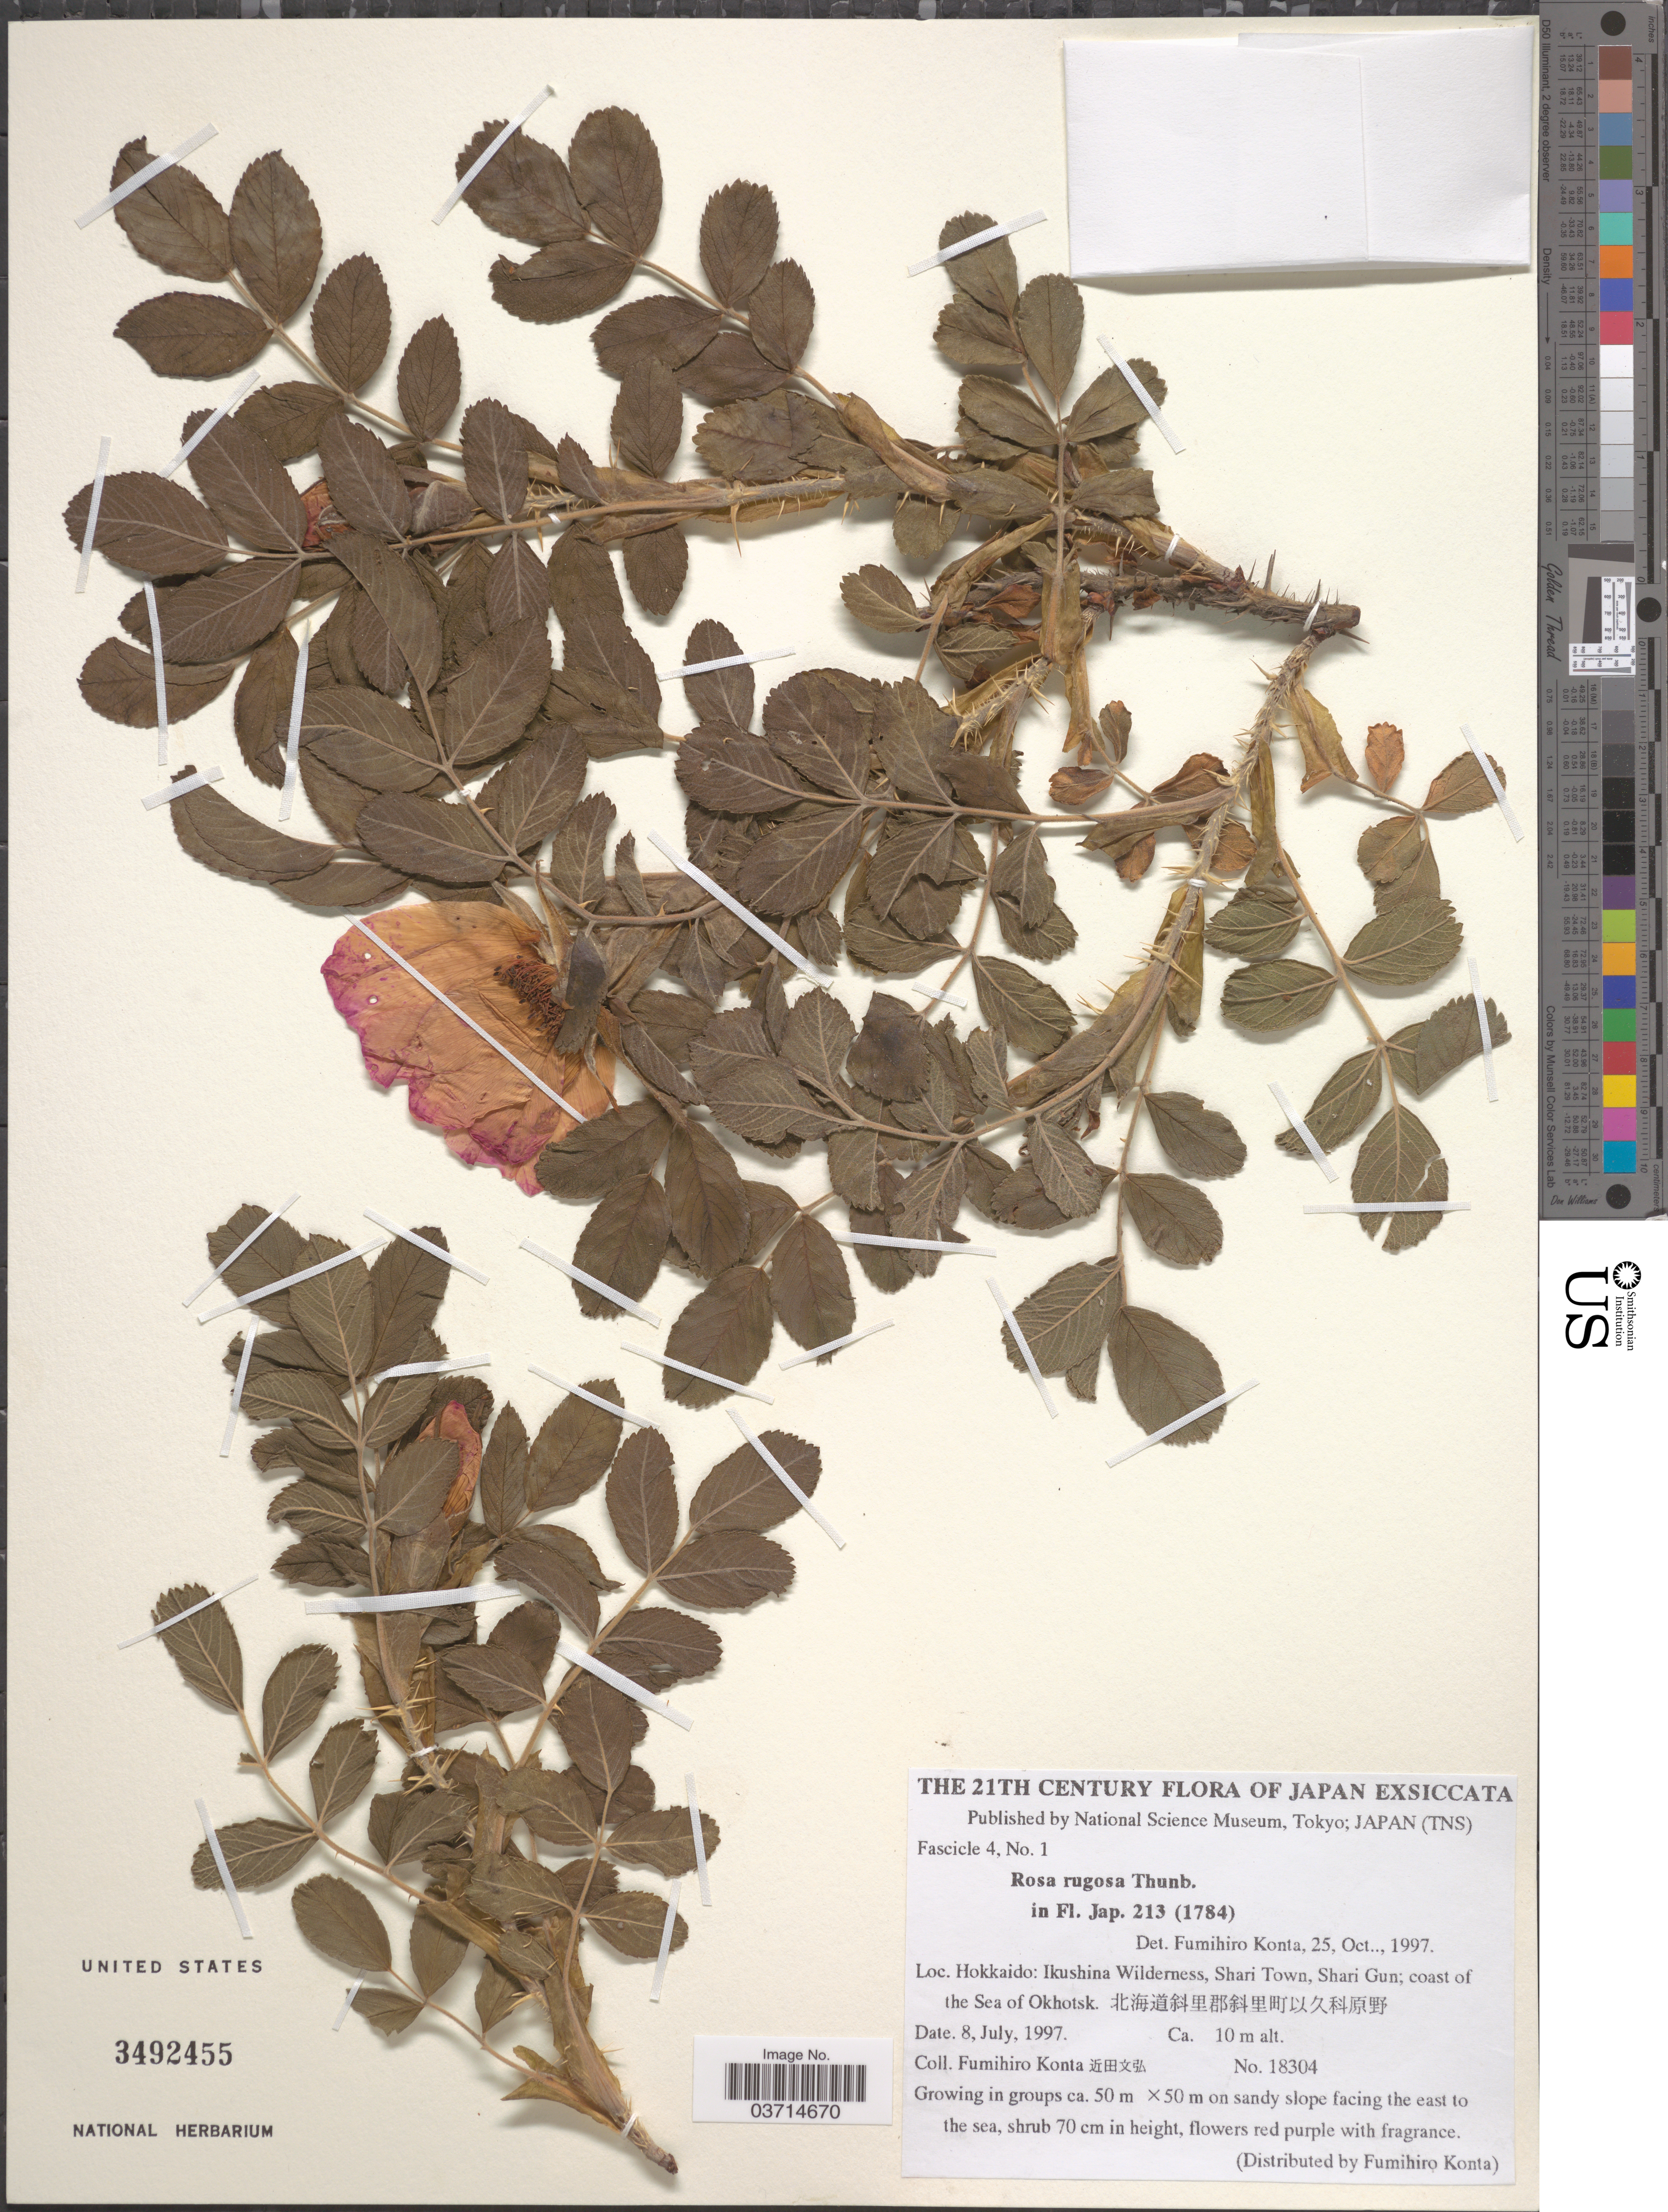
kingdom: Plantae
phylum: Tracheophyta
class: Magnoliopsida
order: Rosales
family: Rosaceae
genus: Rosa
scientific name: Rosa rugosa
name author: Thunb.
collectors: F. Konta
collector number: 18304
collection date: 1997-07-08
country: Japan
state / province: Hokkaidō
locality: Ikushina Wilderness, Shari Town, Shari Gun; coast of the Sea of Okhotsk. X.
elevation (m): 10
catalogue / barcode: US 3492455